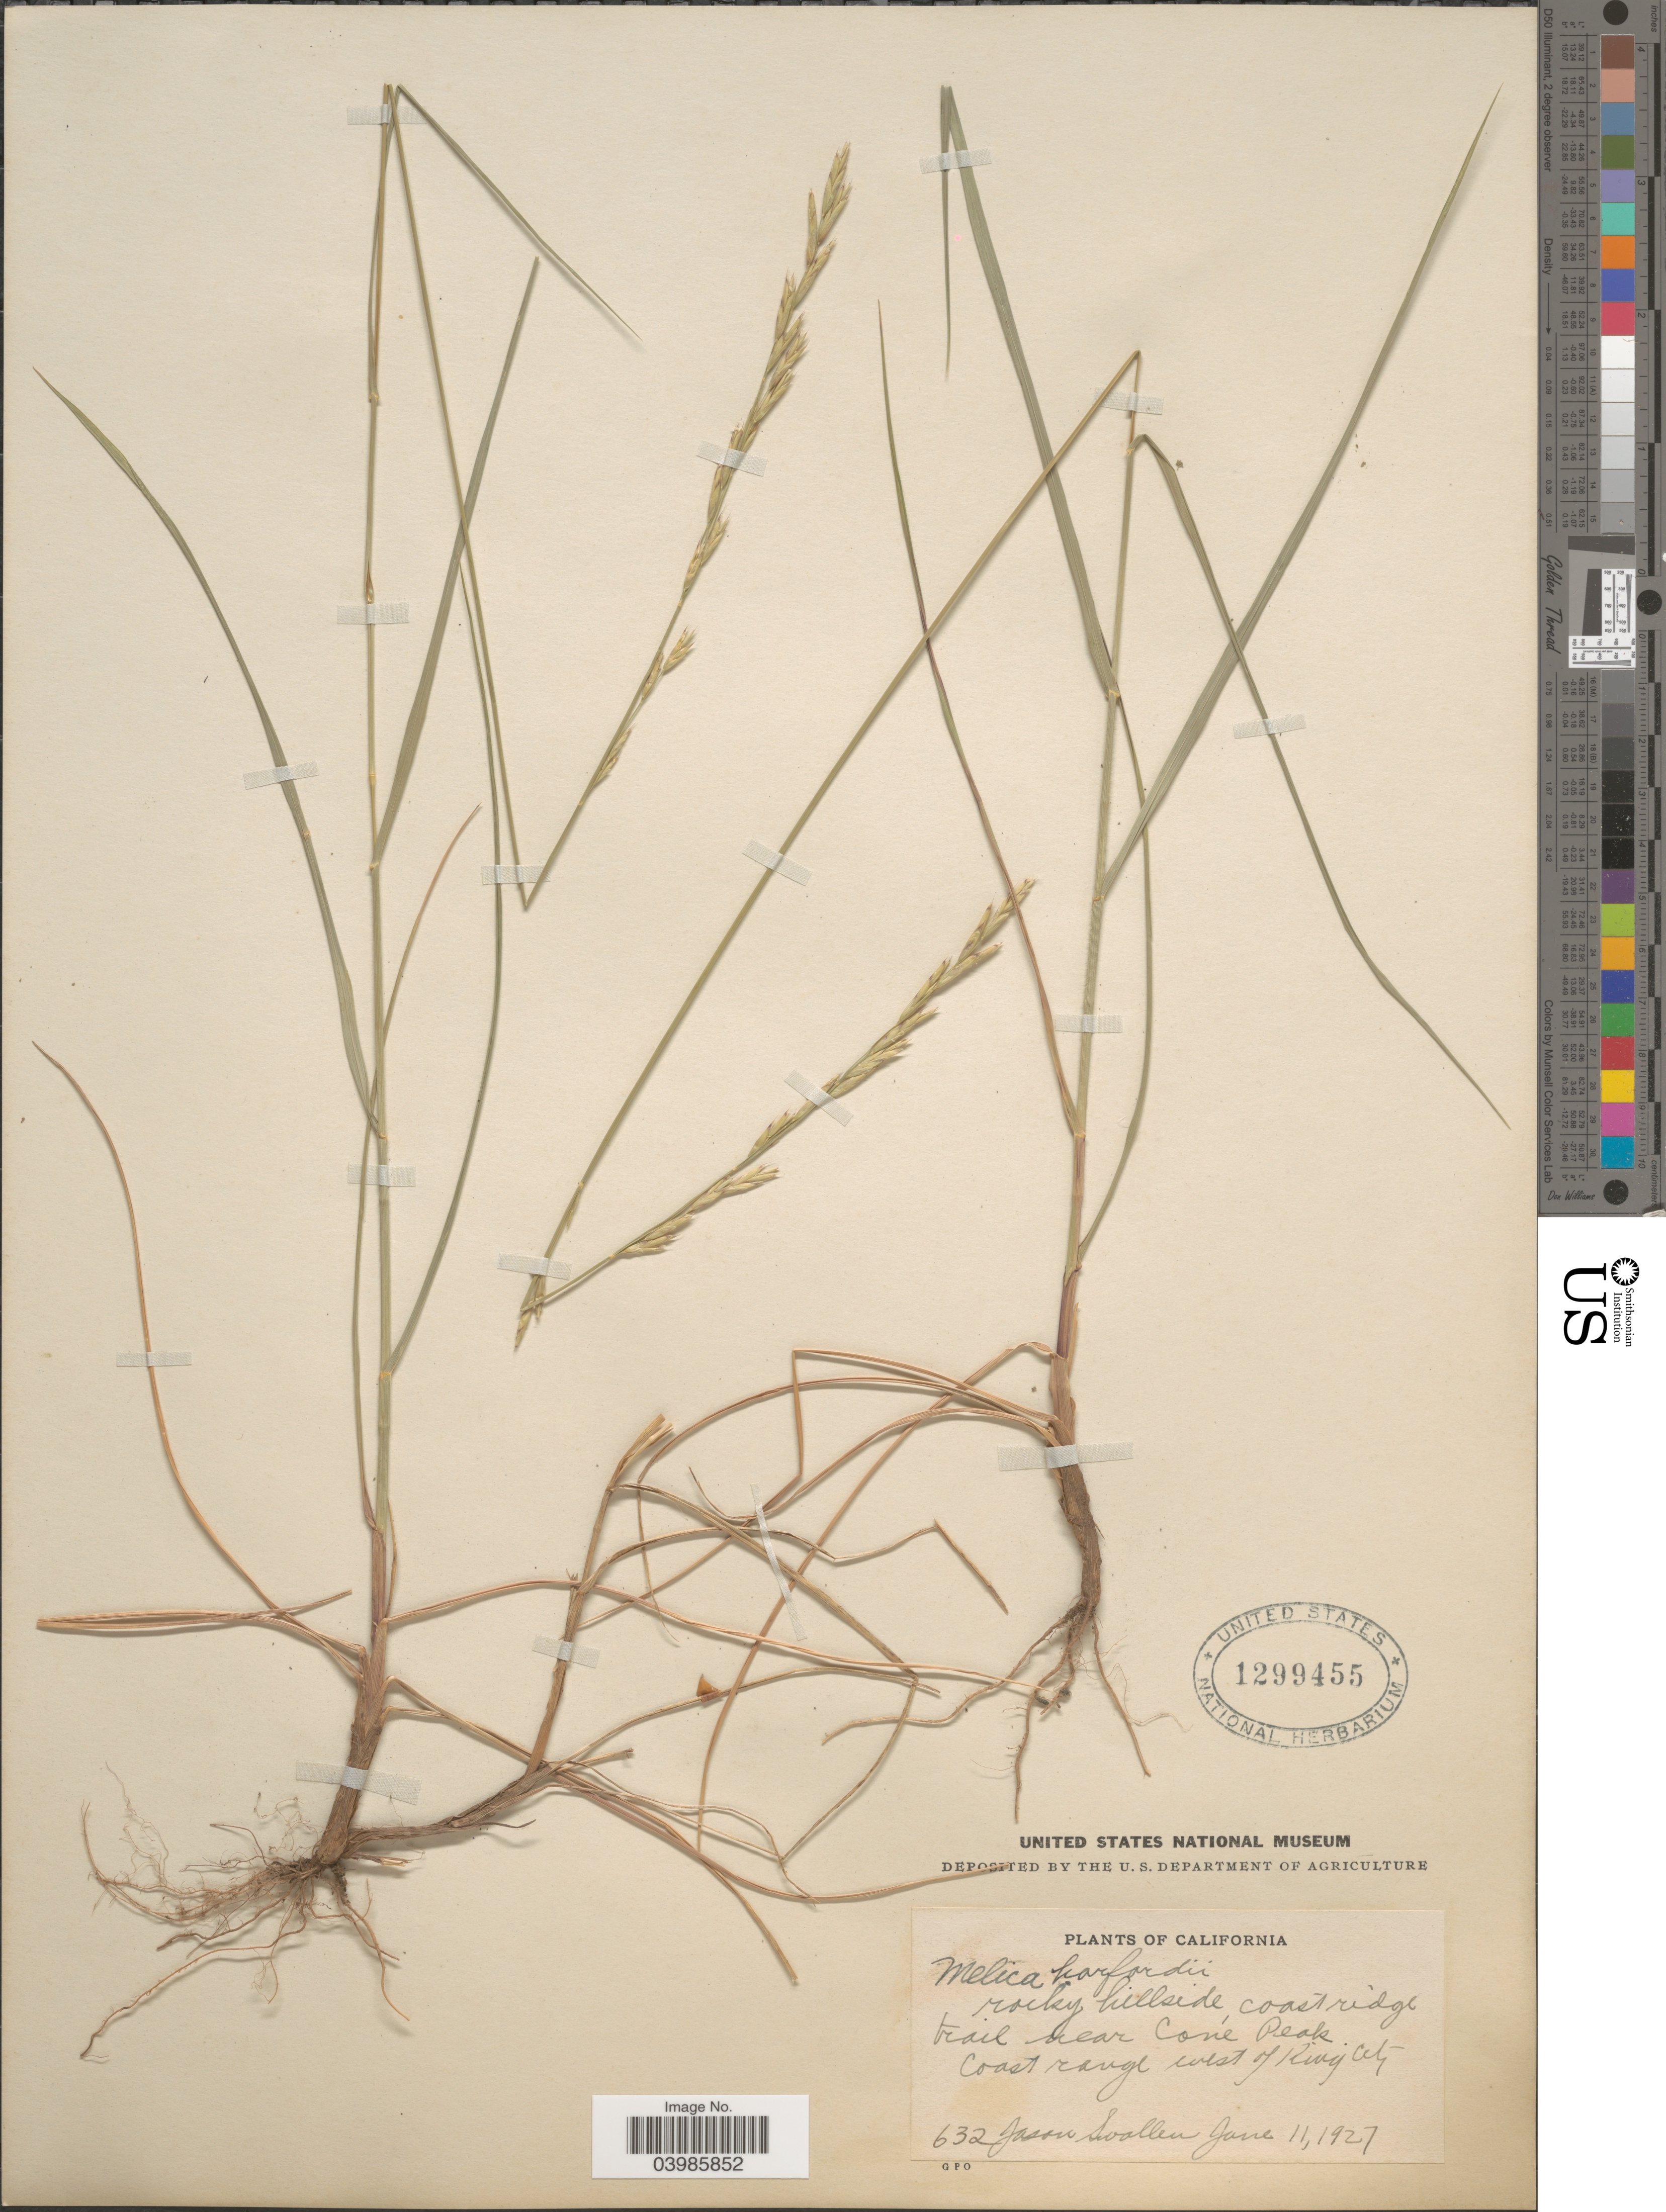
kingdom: Plantae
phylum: Tracheophyta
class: Liliopsida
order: Poales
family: Poaceae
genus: Melica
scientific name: Melica harfordii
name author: Bol.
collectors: J. R. Swallen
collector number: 632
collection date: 1927-06-11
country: United States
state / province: California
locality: Rocky hillside, coast ridge trail near Cone Peak. Coast range west of King City.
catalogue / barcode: US 1299455